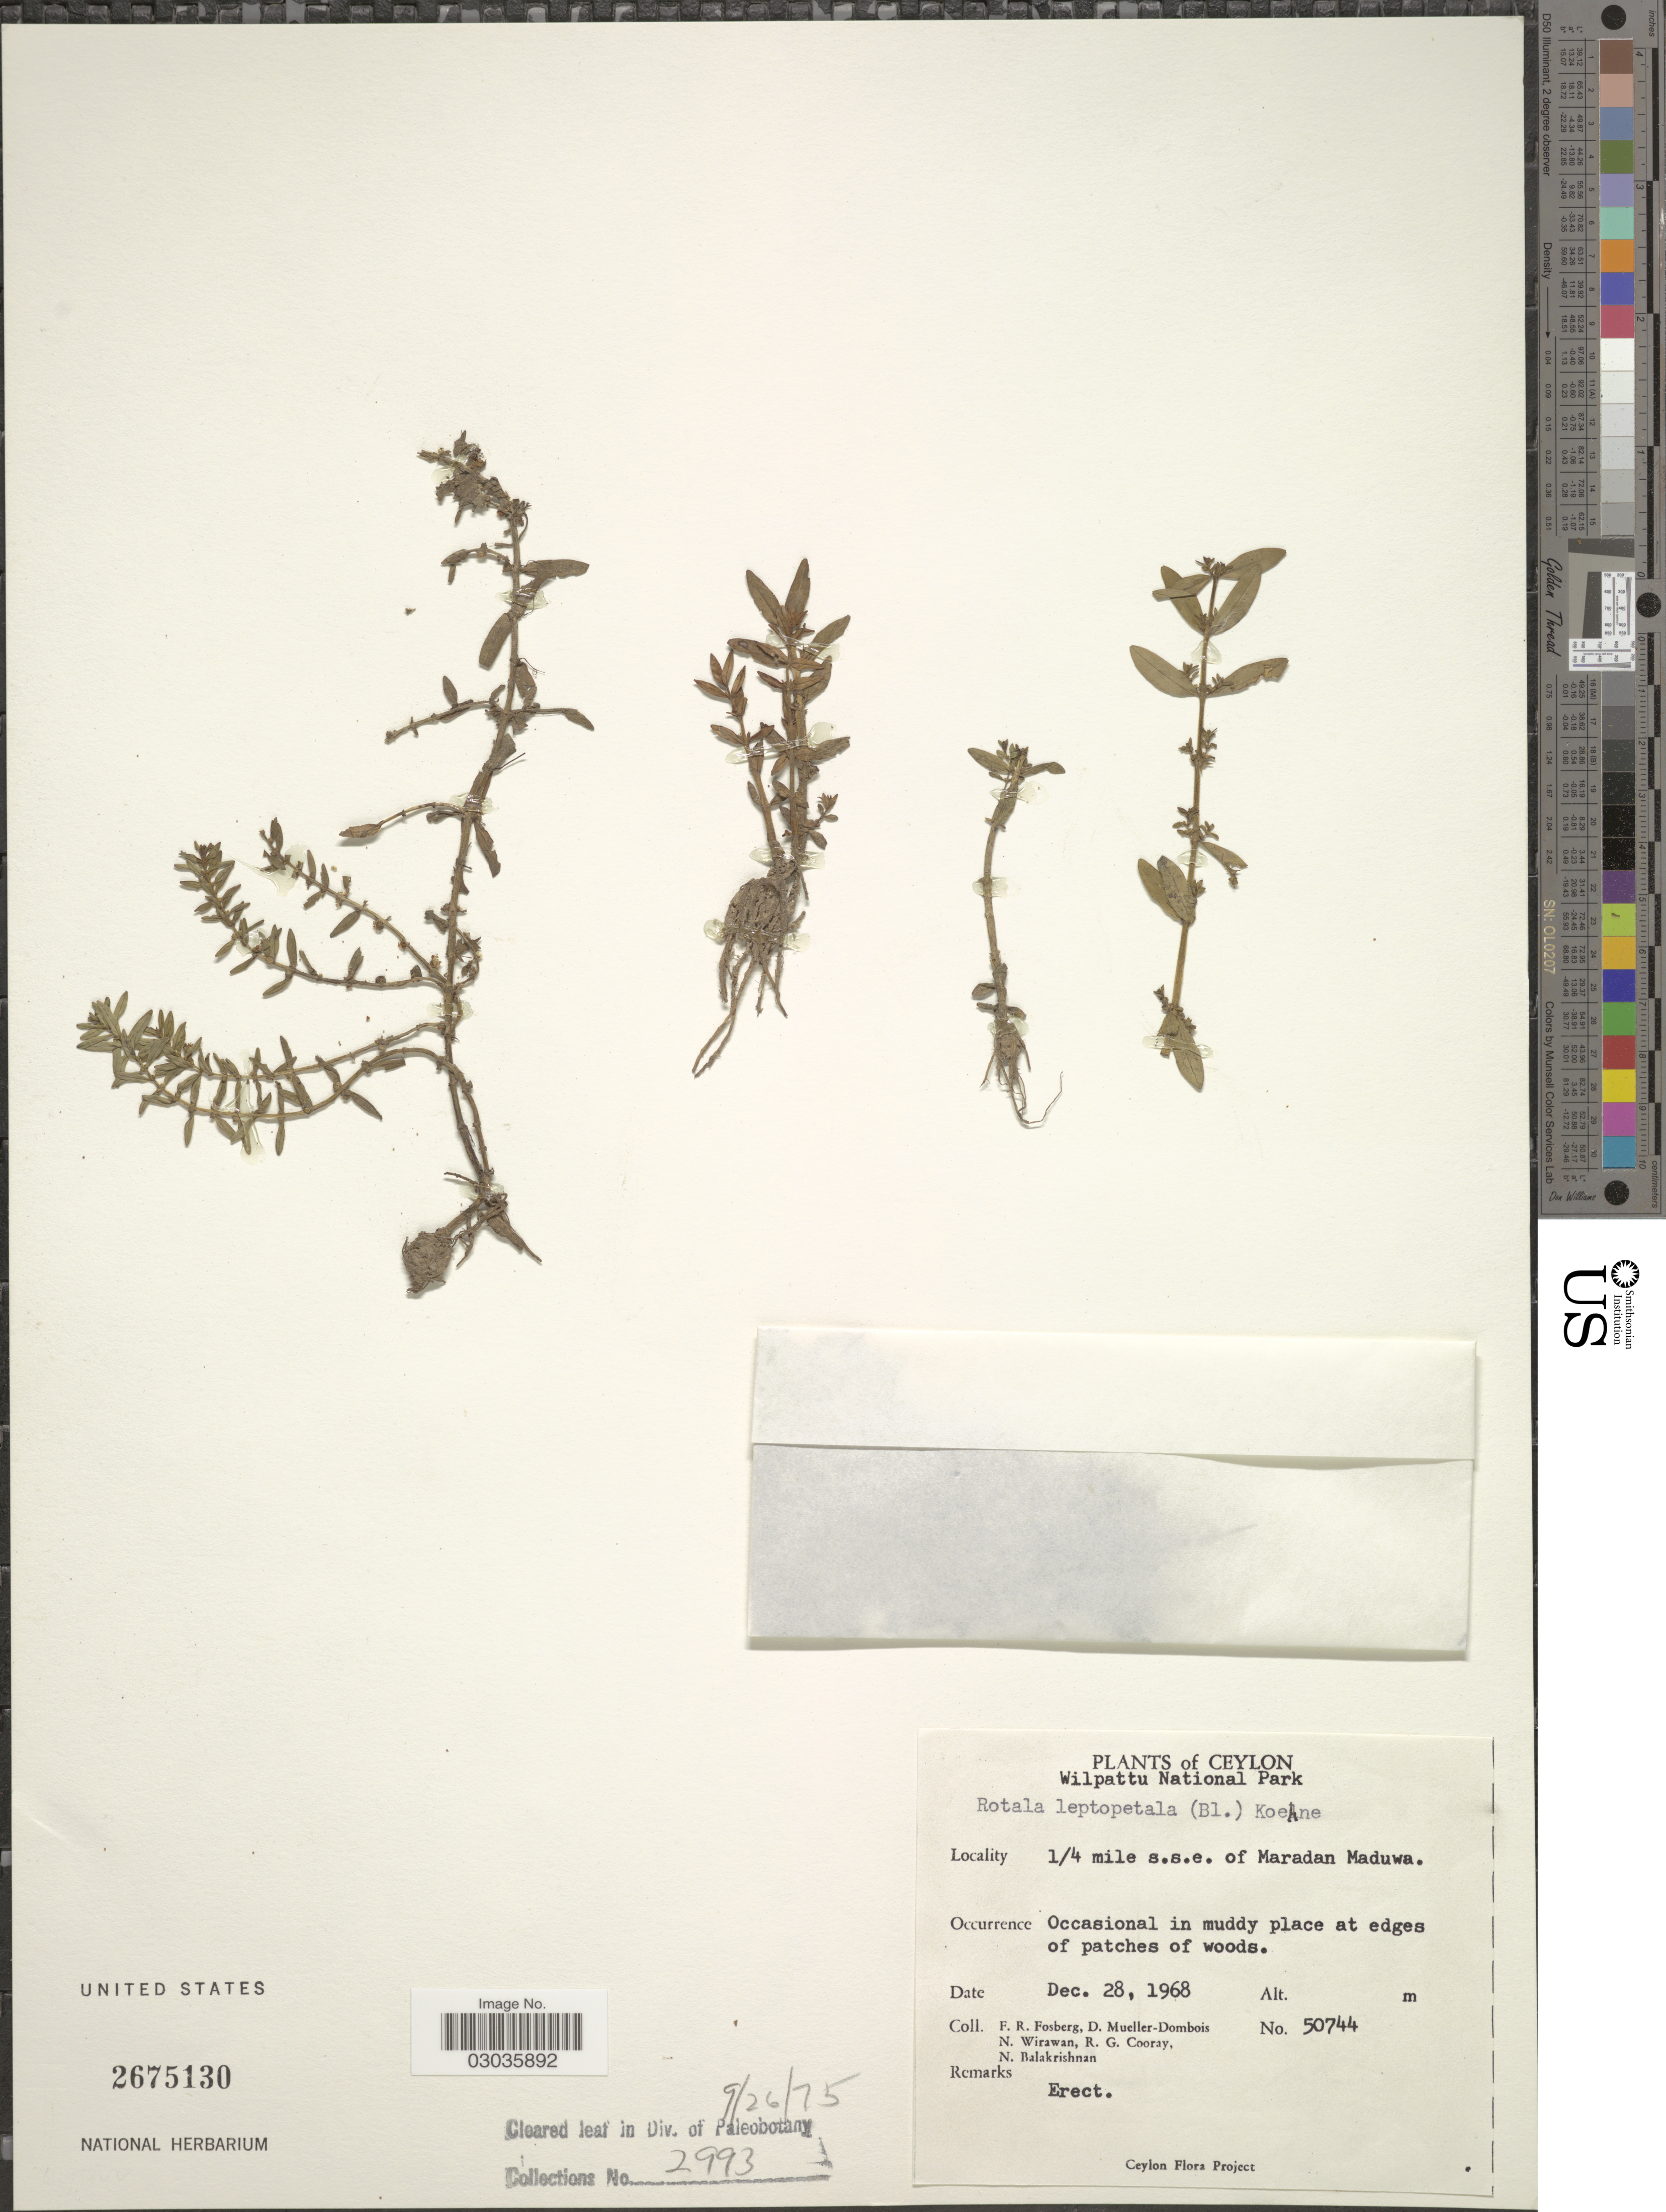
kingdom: Plantae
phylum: Tracheophyta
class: Magnoliopsida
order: Myrtales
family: Lythraceae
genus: Rotala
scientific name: Rotala rosea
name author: (Poir.) C.D.K. Cook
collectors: F. R. Fosberg, D. Mueller-Dombois, N. Wirawan, R. Cooray & N. Balakrishnan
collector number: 50744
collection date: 1968-12-28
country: Sri Lanka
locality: Ceylon. Wilpattu National Park. ¼ mile s.s.e. of Maradan Maduwa.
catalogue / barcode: US 2675130